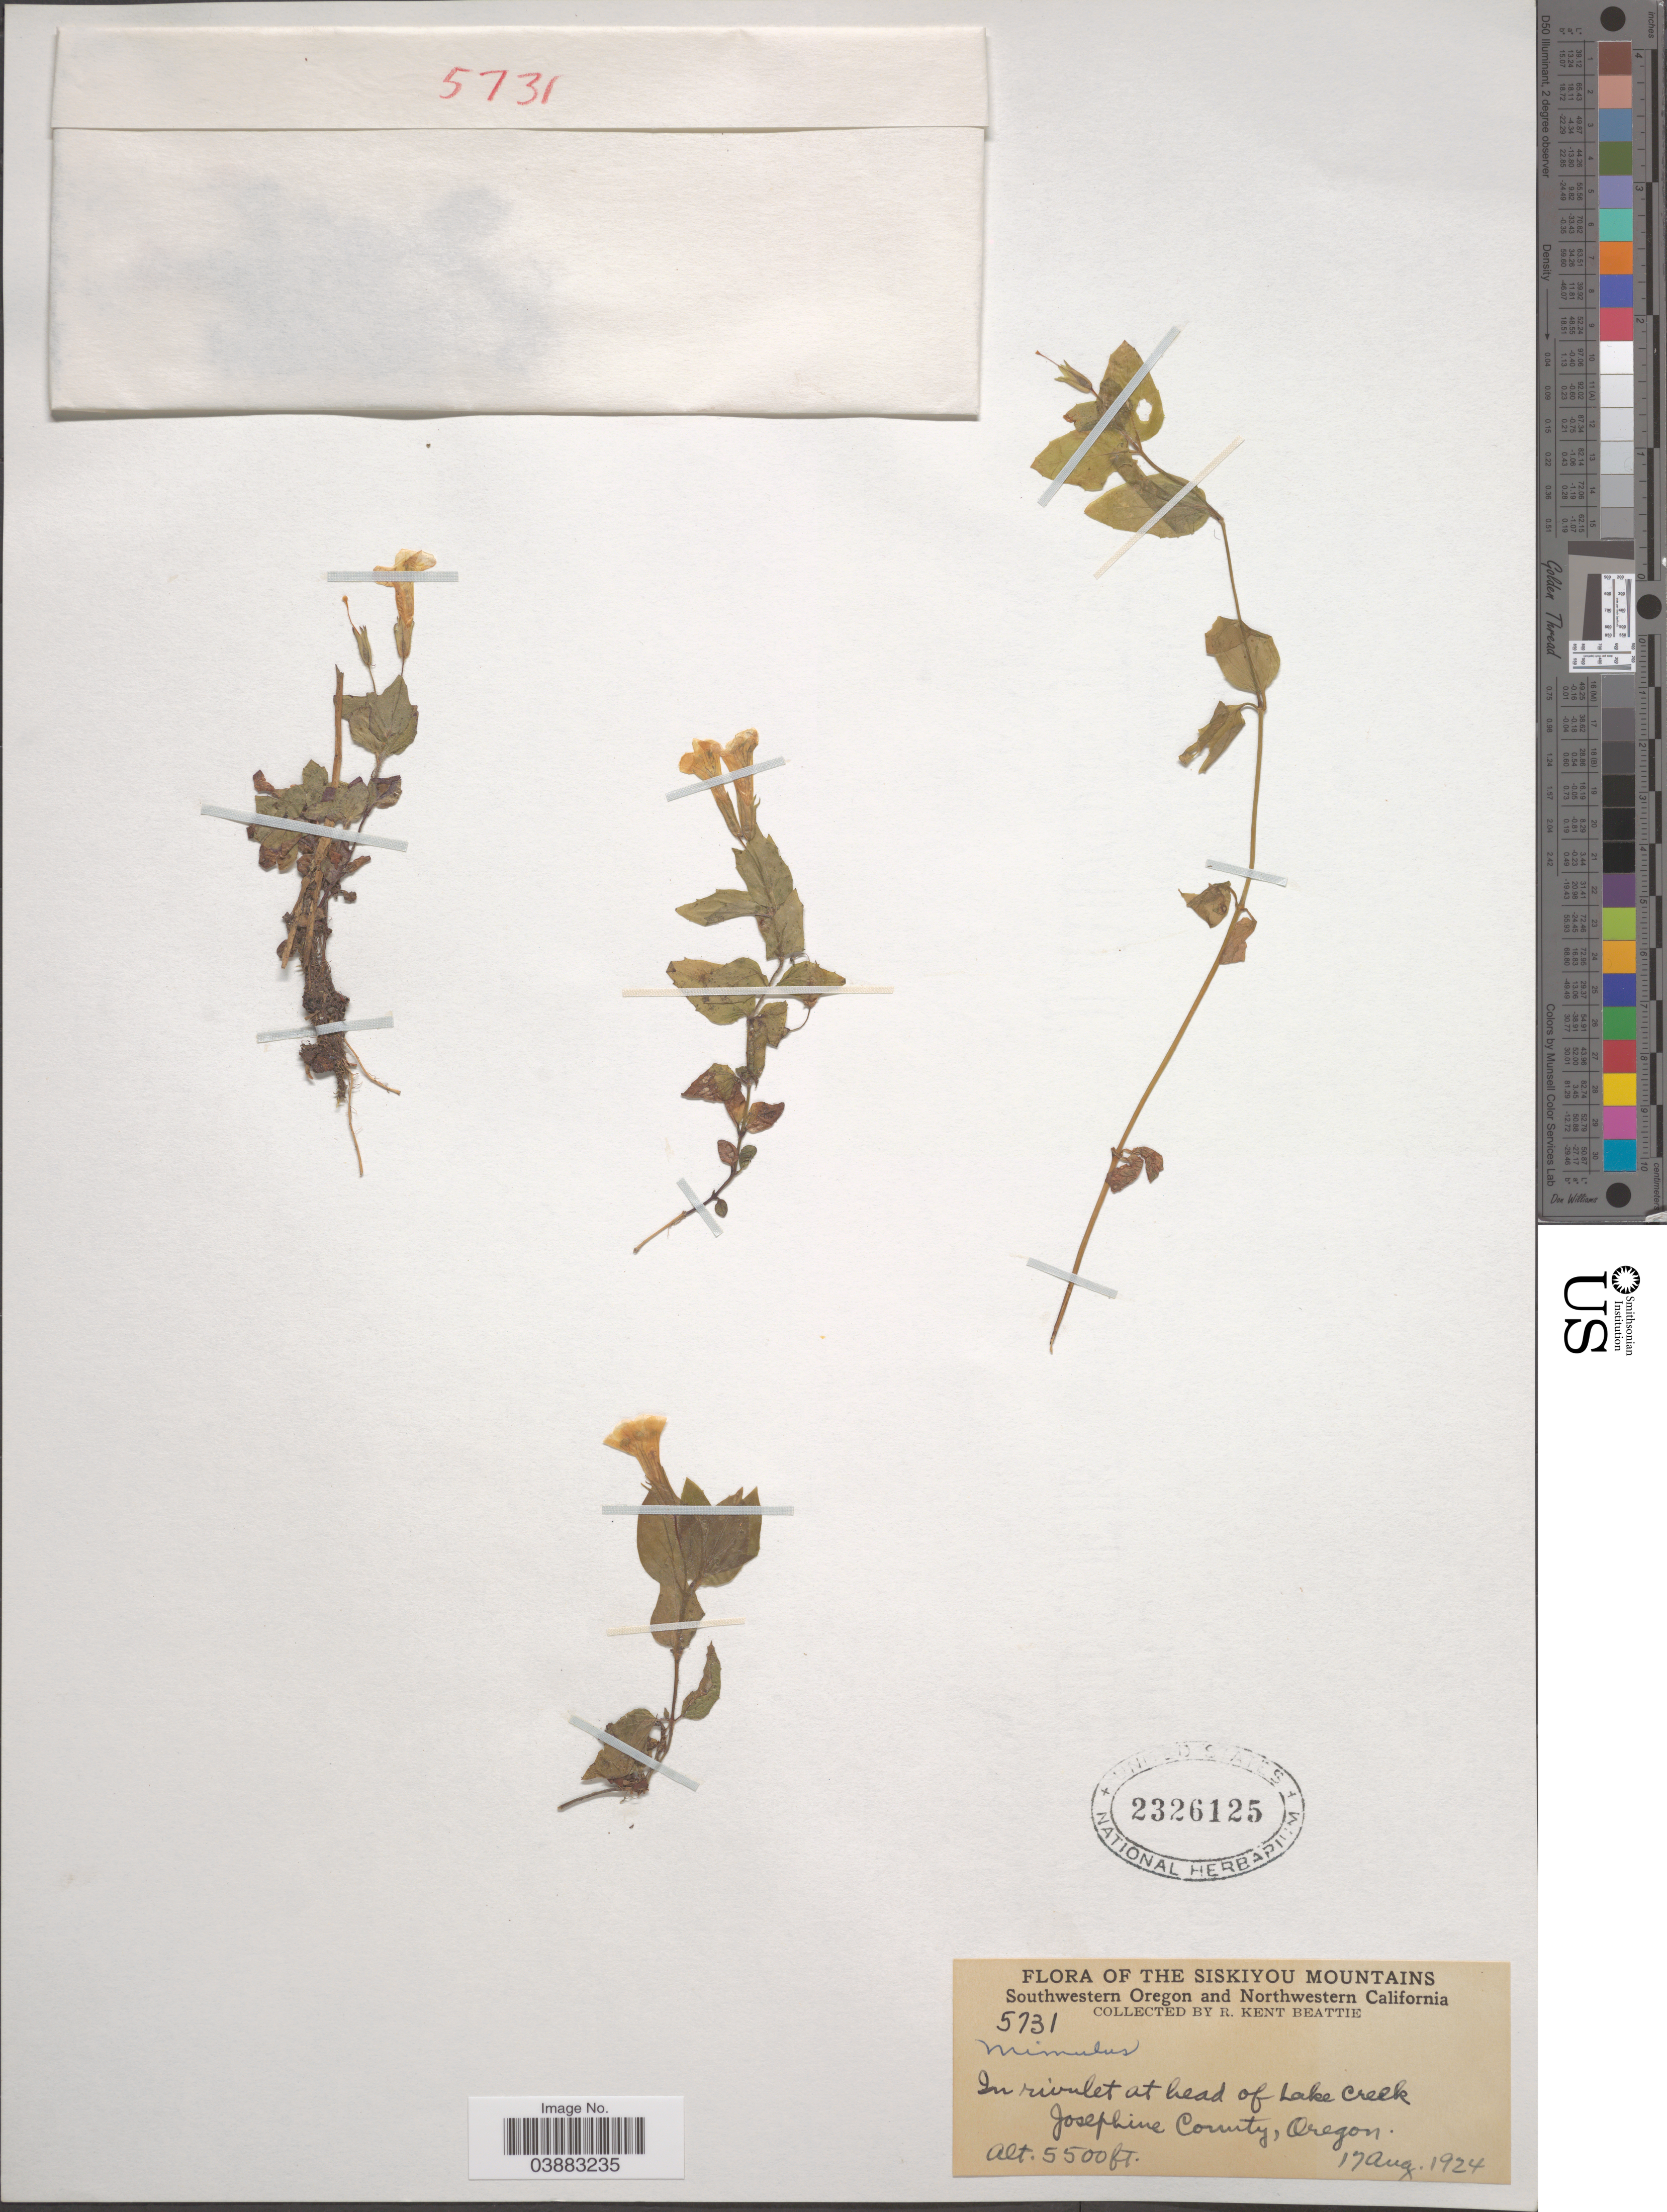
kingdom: Plantae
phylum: Tracheophyta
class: Magnoliopsida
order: Lamiales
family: Phrymaceae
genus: Mimulus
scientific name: Mimulus sp.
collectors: R. K. Beattie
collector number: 5731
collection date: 1924-08-17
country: United States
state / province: Oregon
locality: Siskiyou Mountains. Southwestern Oregon. In rivulet at head of Lake Creek. Josephine County.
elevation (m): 1676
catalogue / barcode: US 2326125